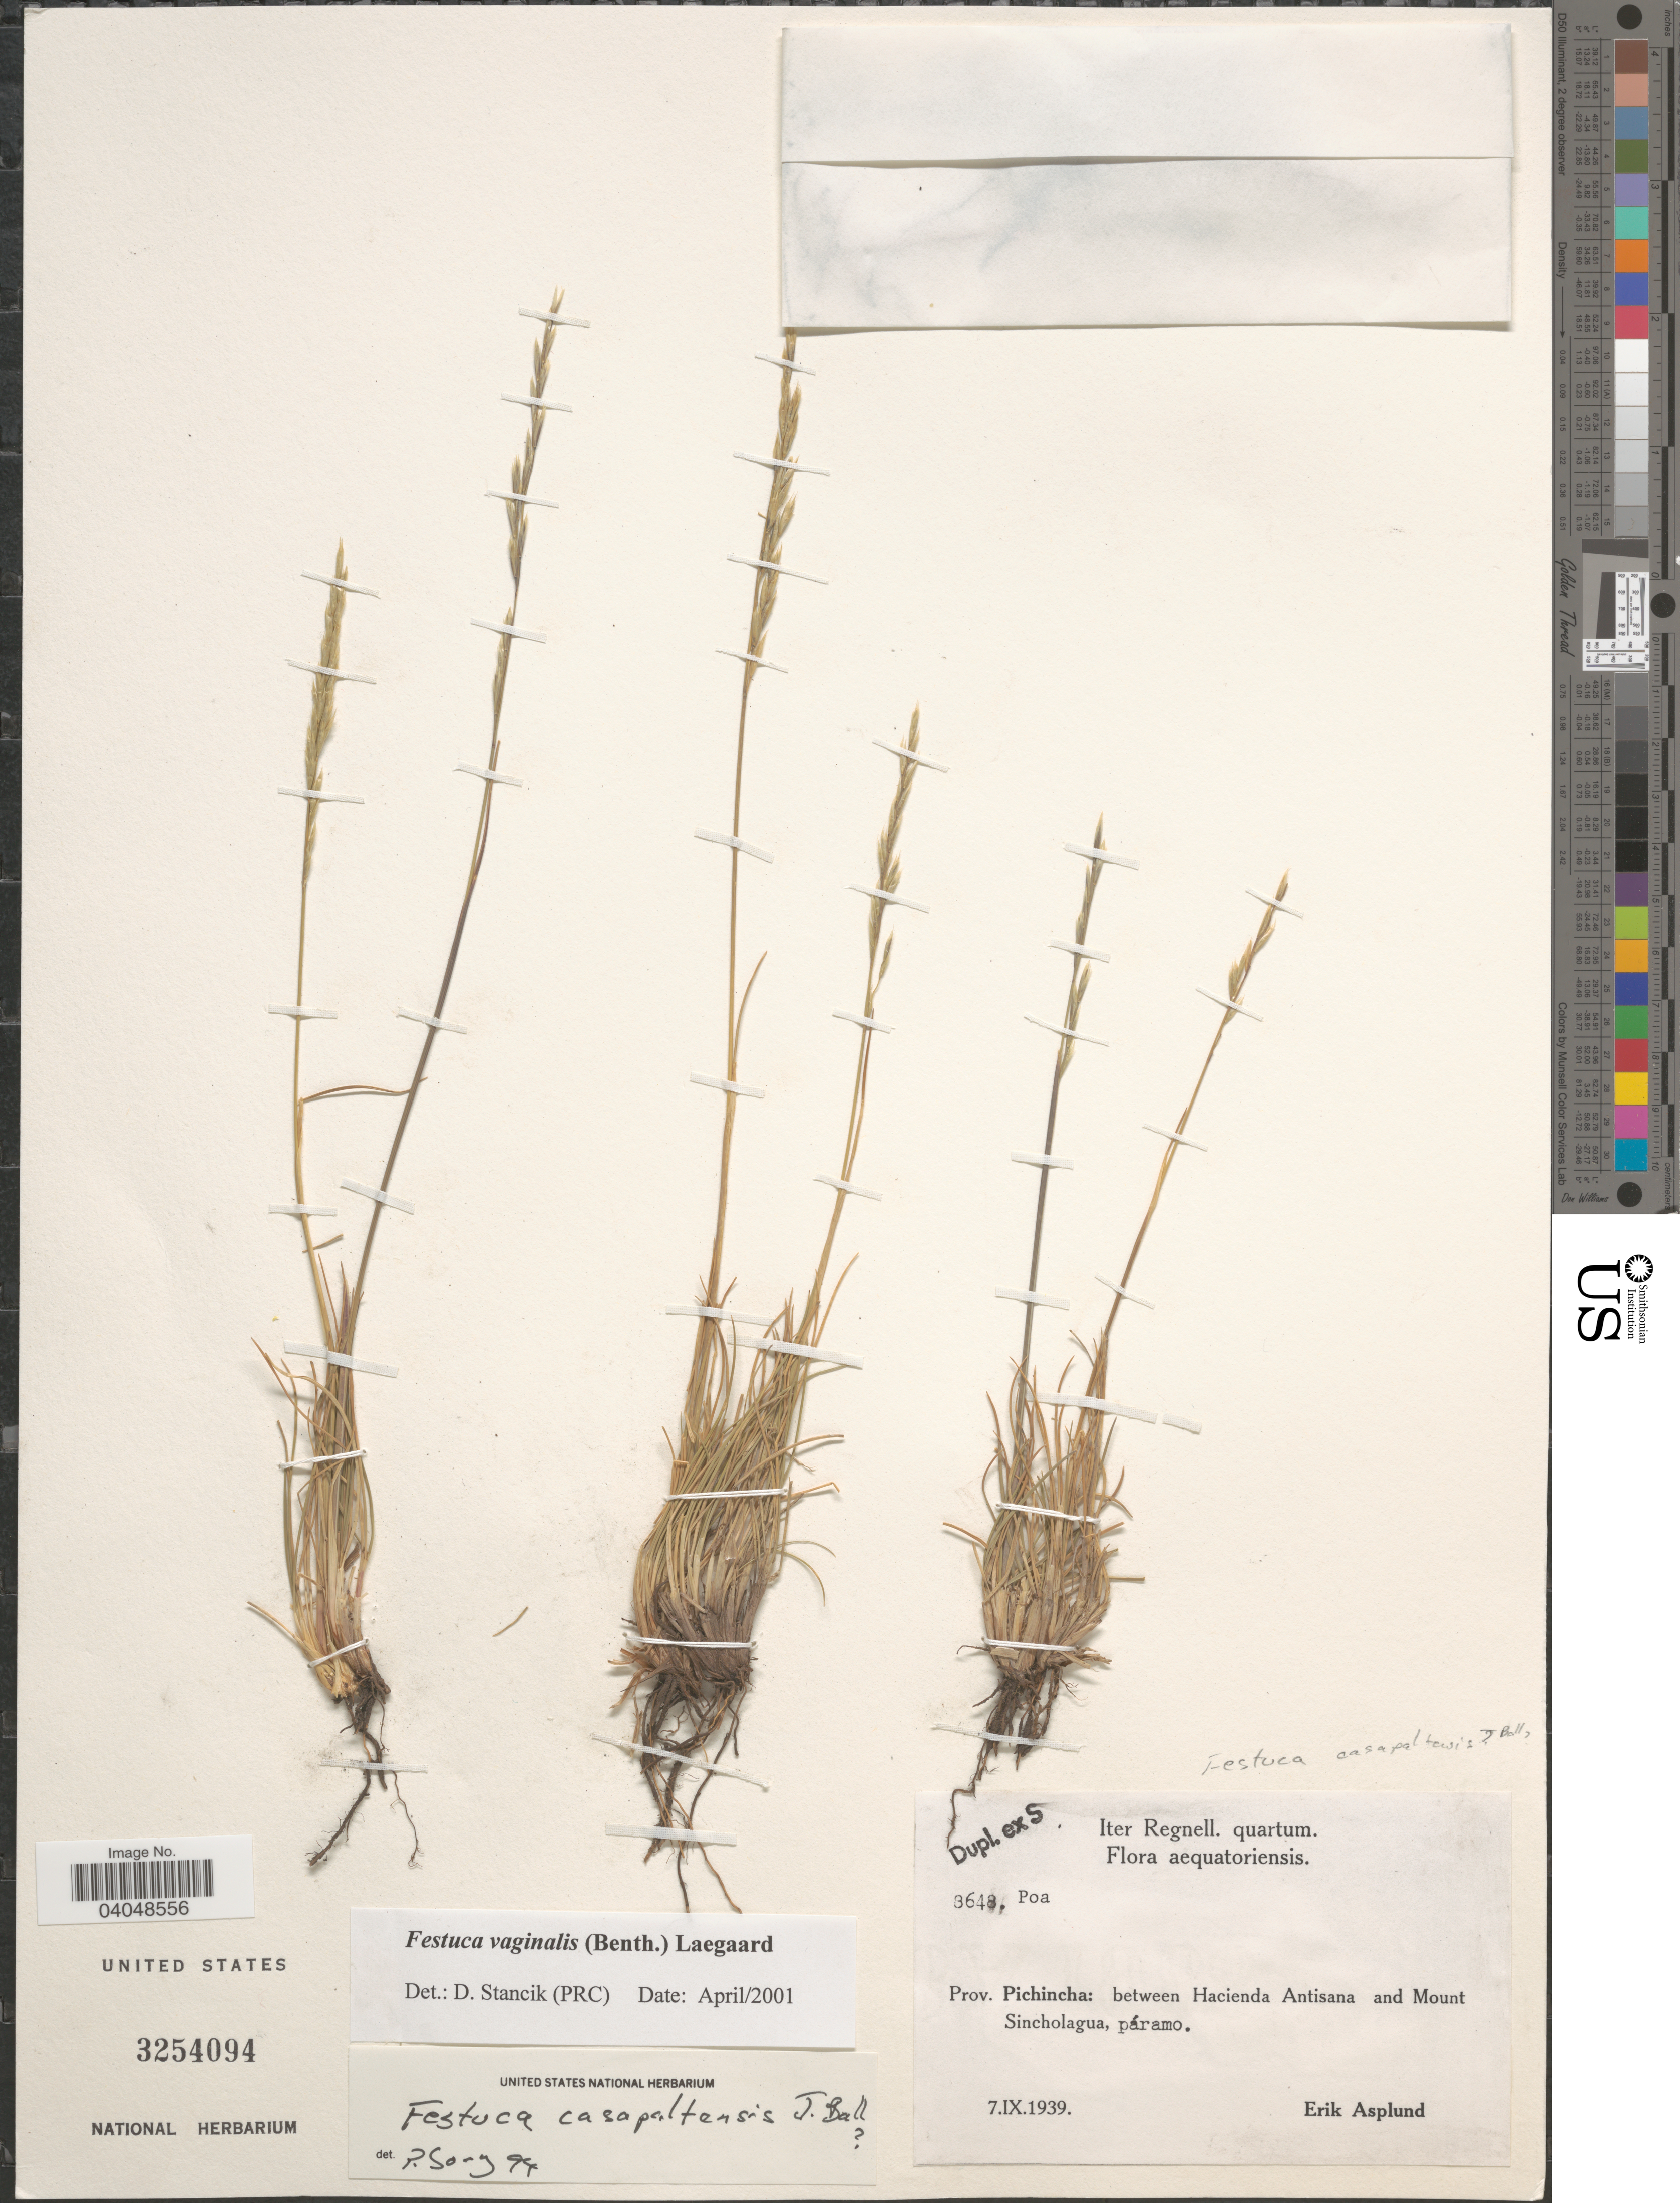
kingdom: Plantae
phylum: Tracheophyta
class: Liliopsida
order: Poales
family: Poaceae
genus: Festuca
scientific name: Festuca vaginalis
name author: (Benth.) Lægaard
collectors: E. Asplund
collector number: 3648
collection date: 1939-09-07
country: Ecuador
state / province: Pichincha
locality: Aequatoriensis. Between Hacienda Antisana and Mount Sincholagua.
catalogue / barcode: US 3254094